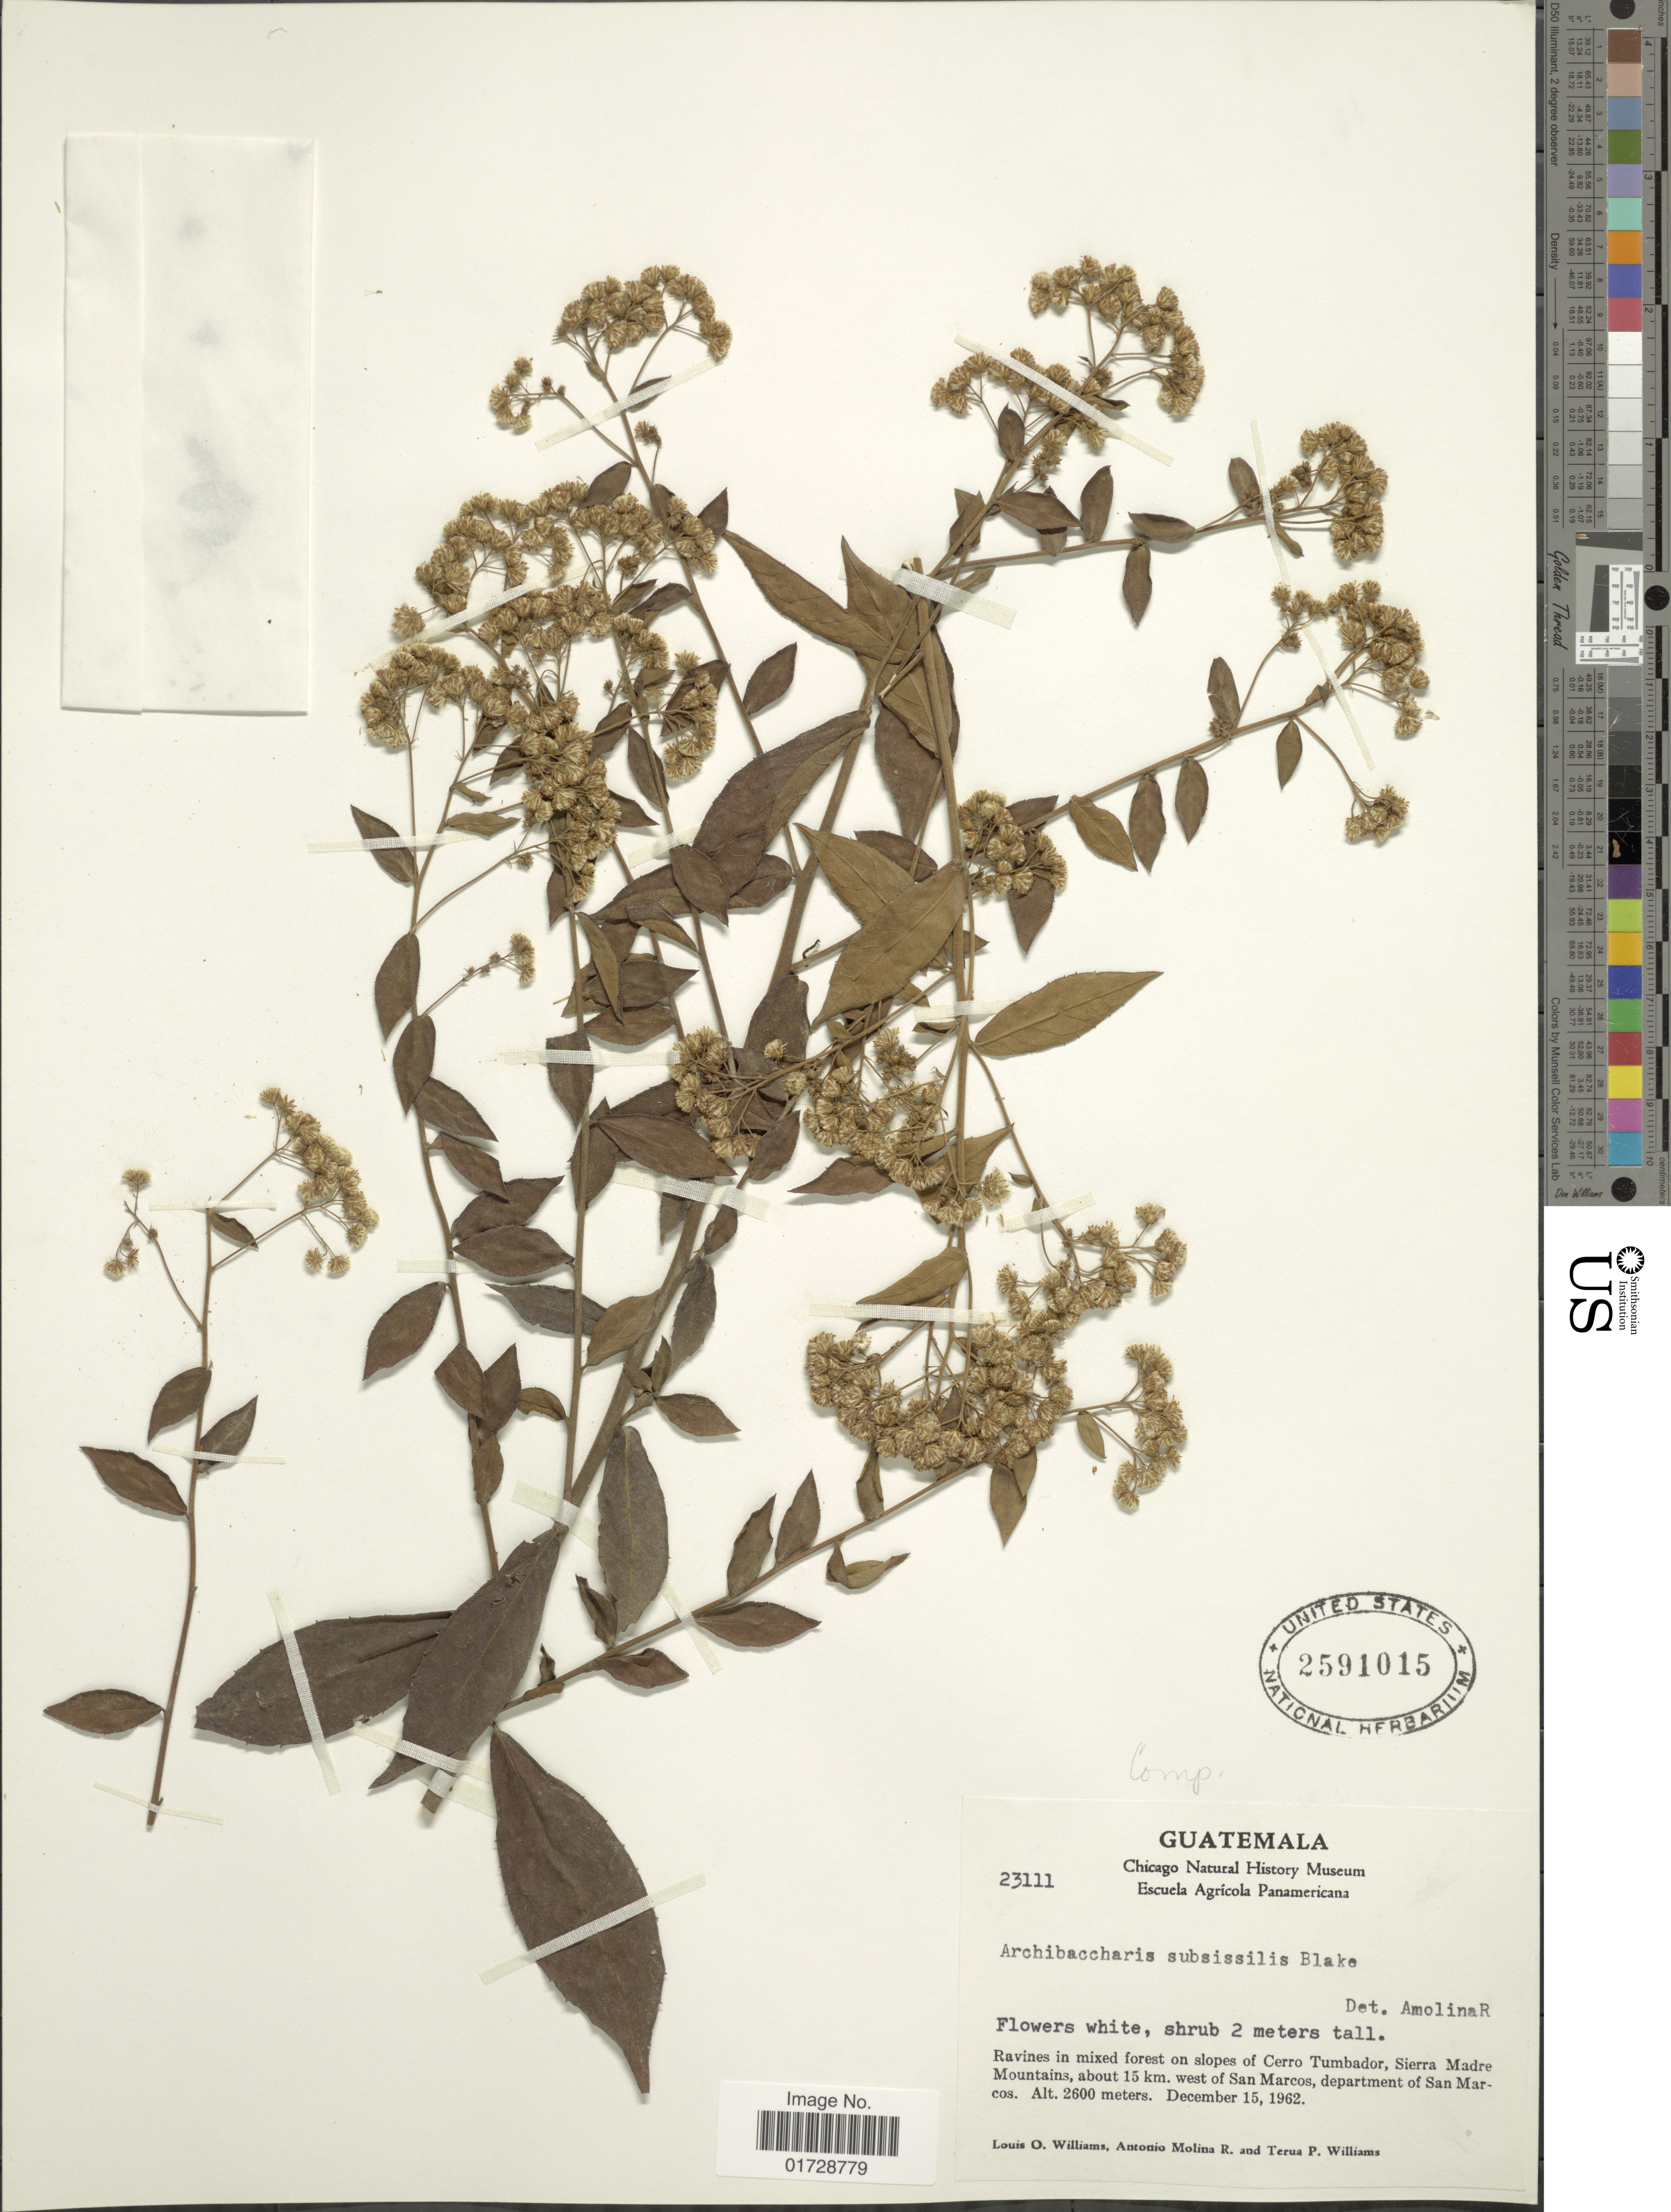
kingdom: Plantae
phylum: Tracheophyta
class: Magnoliopsida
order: Asterales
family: Asteraceae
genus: Archibaccharis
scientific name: Archibaccharis subsessilis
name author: S.F. Blake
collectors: L. O. Williams, A. Molina R. & T. P. Williams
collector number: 23111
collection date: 1962-12-15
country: Guatemala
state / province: San Marcos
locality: Slopes of Cerro Tumbador, Sierra Madre Mountains, about 15 km west of San Marcos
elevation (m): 2600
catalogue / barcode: US 2591015